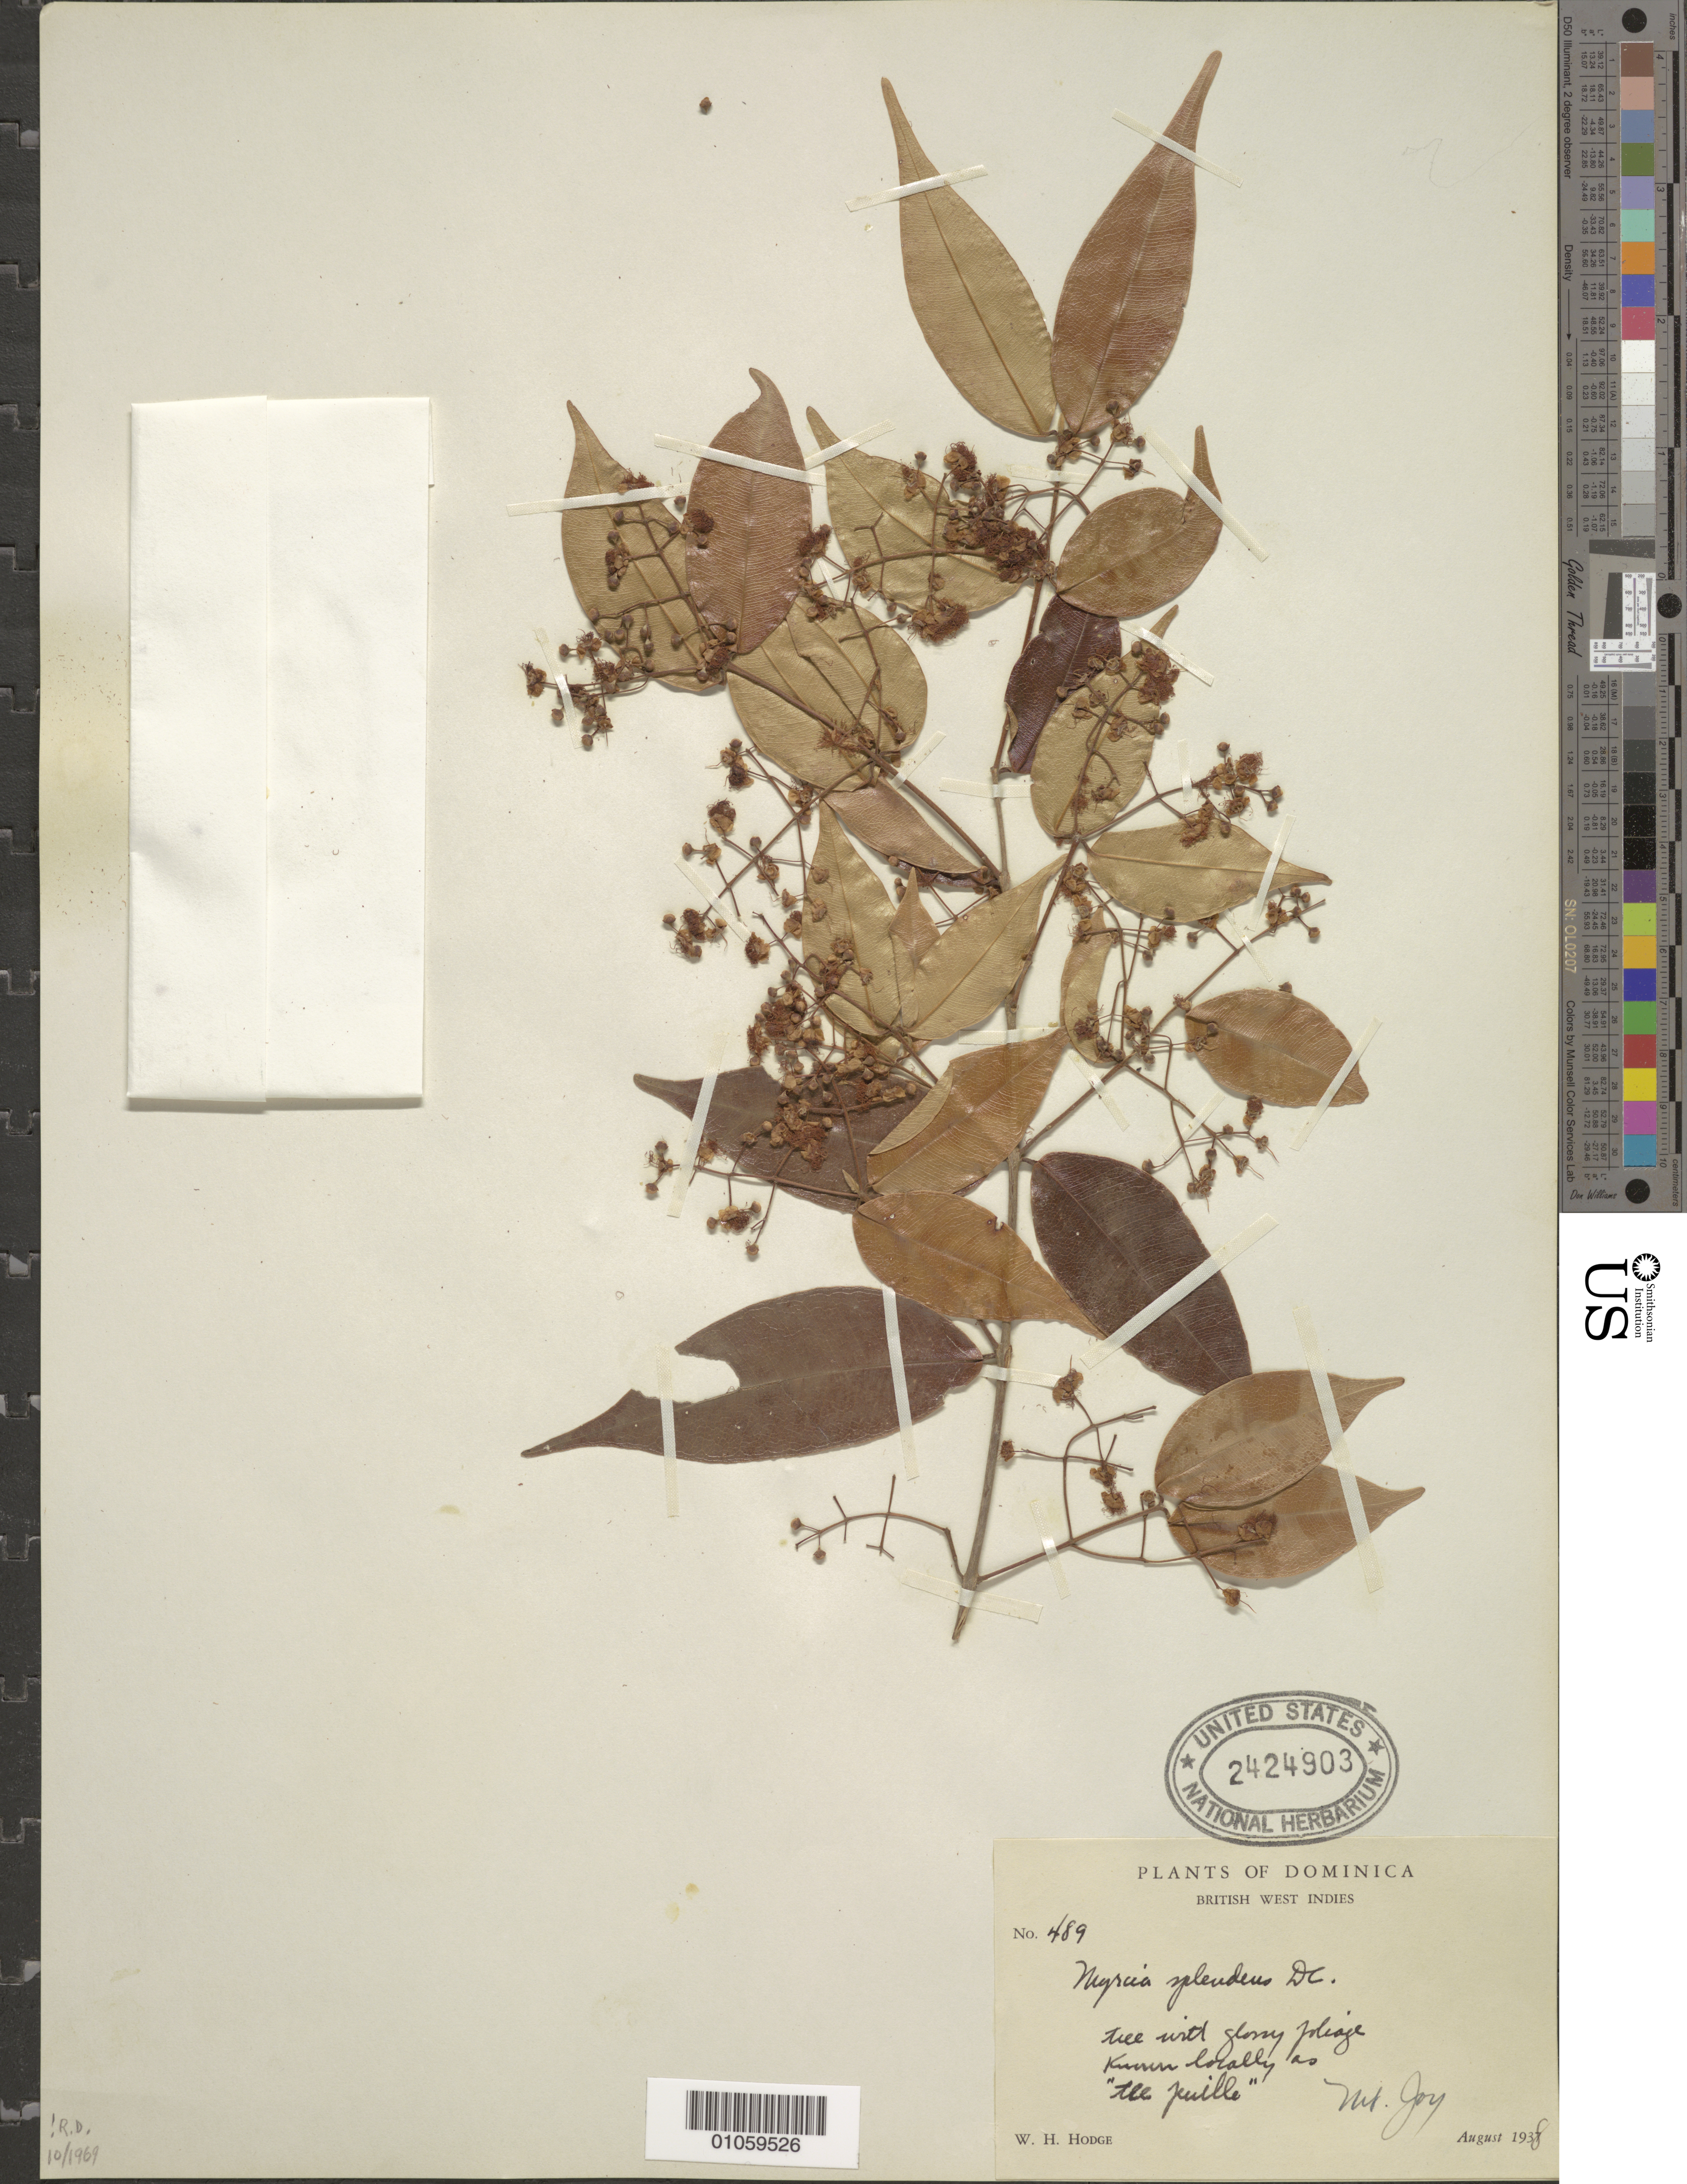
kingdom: Plantae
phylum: Tracheophyta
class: Magnoliopsida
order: Myrtales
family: Myrtaceae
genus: Myrcia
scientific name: Myrcia splendens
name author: (Sw.) DC.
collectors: W. Hodge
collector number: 489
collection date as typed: Aug 1938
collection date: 1938-08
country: Dominica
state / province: St. Paul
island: Dominica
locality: Mt. Joy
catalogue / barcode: US 2424903